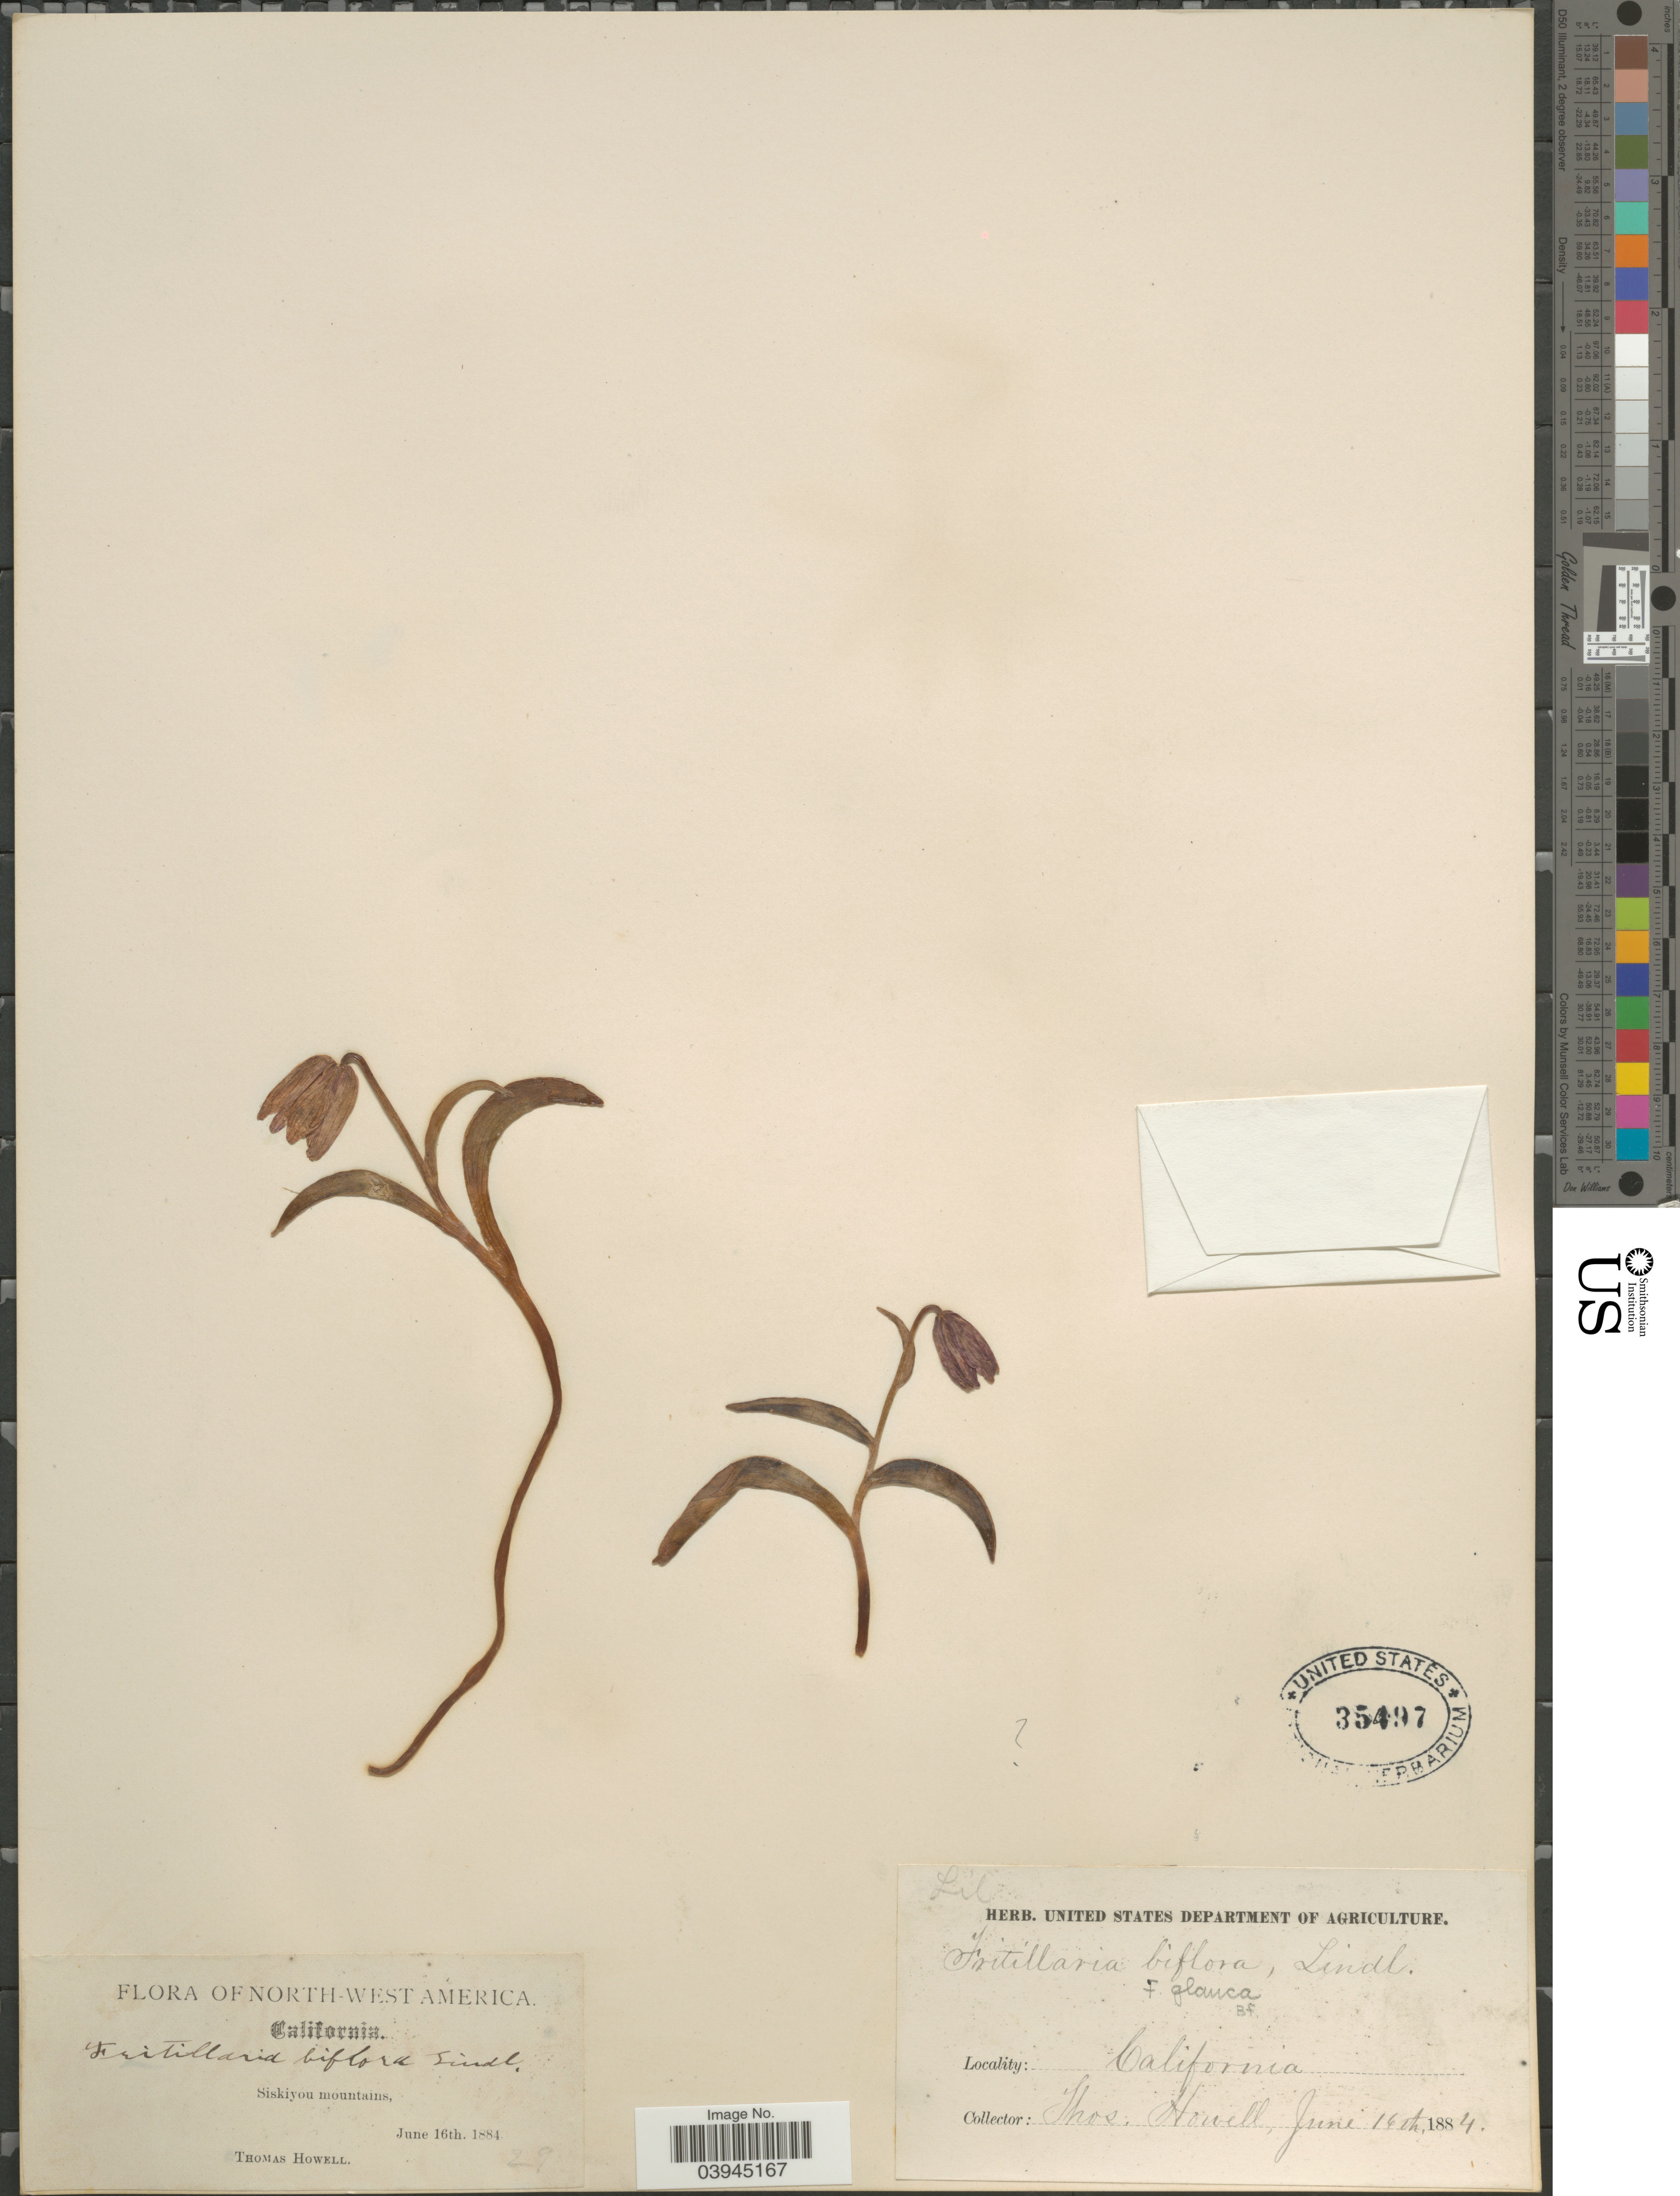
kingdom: Plantae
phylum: Tracheophyta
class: Liliopsida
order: Liliales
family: Liliaceae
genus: Fritillaria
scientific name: Fritillaria biflora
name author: Lindl.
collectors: T. Howell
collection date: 1884-06-16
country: United States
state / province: California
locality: North-West America. Siskiyou mountains.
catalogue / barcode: US 35497